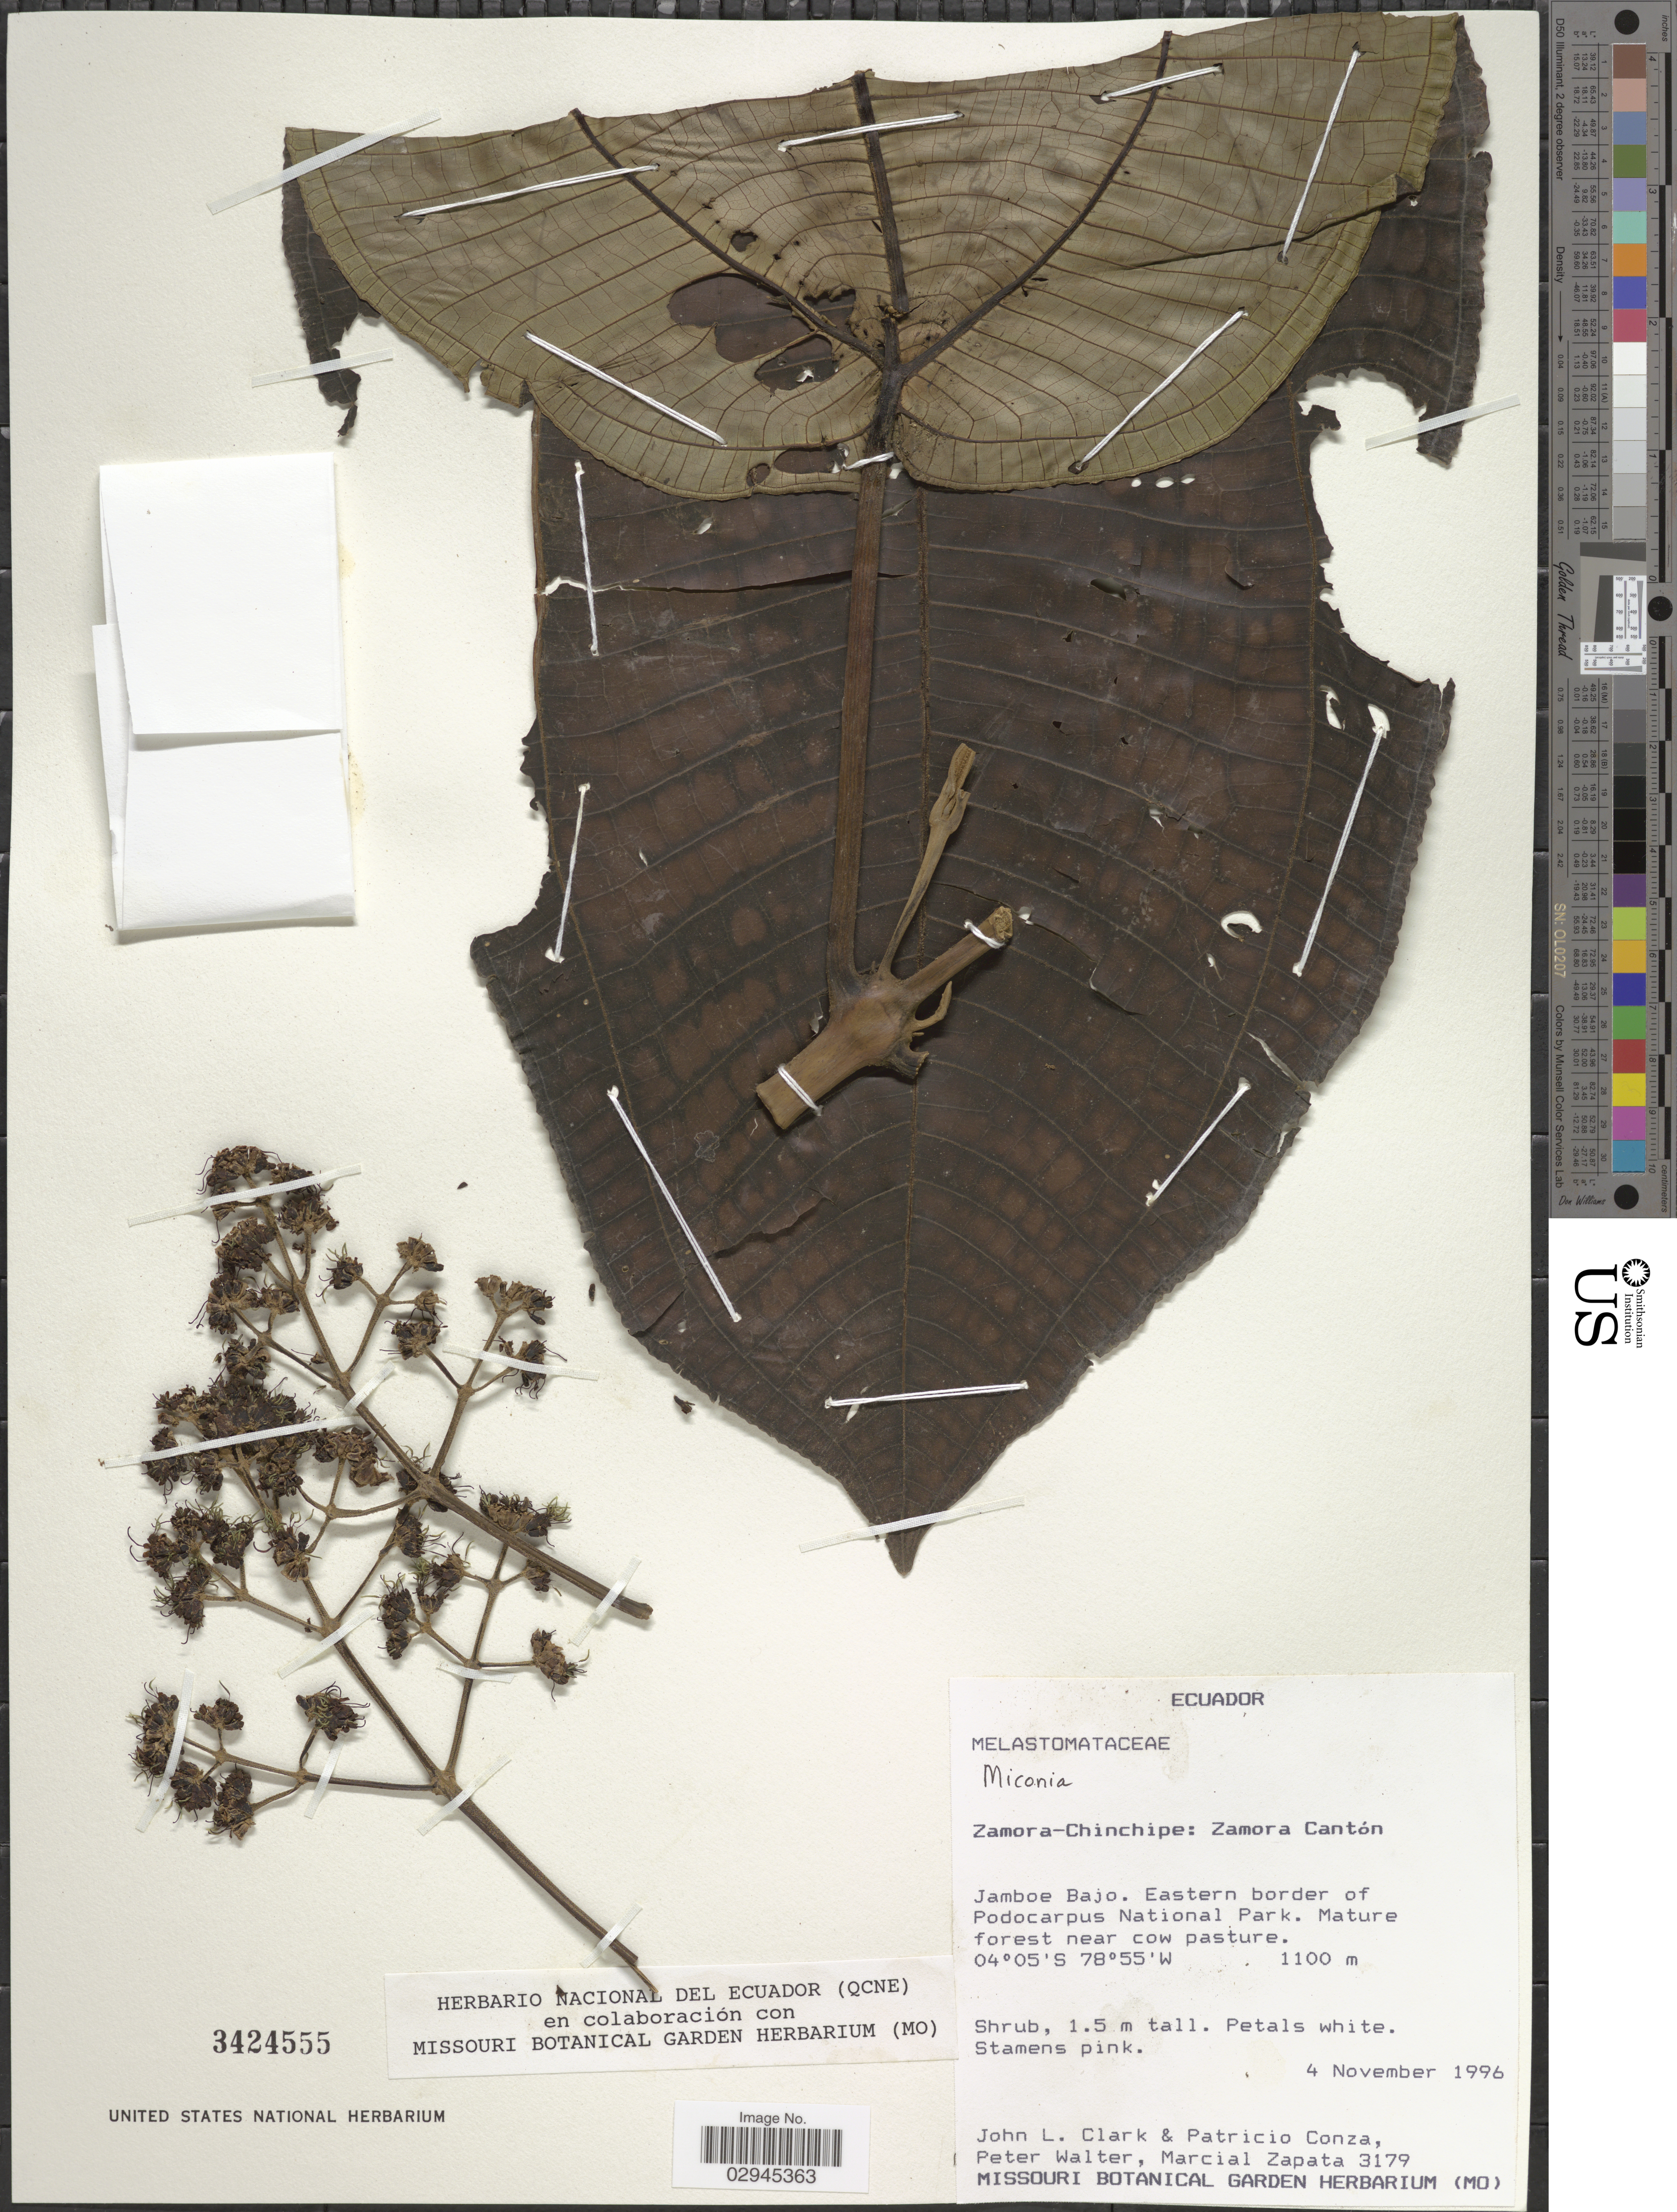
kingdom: Plantae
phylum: Tracheophyta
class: Magnoliopsida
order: Myrtales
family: Melastomataceae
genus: Miconia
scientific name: Miconia sp.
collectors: J. L. Clark, P. Conza, P. Walter & M. Zapata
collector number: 3179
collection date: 1996-11-04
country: Ecuador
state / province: Zamora-Chinchipe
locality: Zamora Cantón. Jamboe Bajo. Eastern border of Podocarpus National Park. Mature forest near cow pasture.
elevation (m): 1100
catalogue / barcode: US 3424555